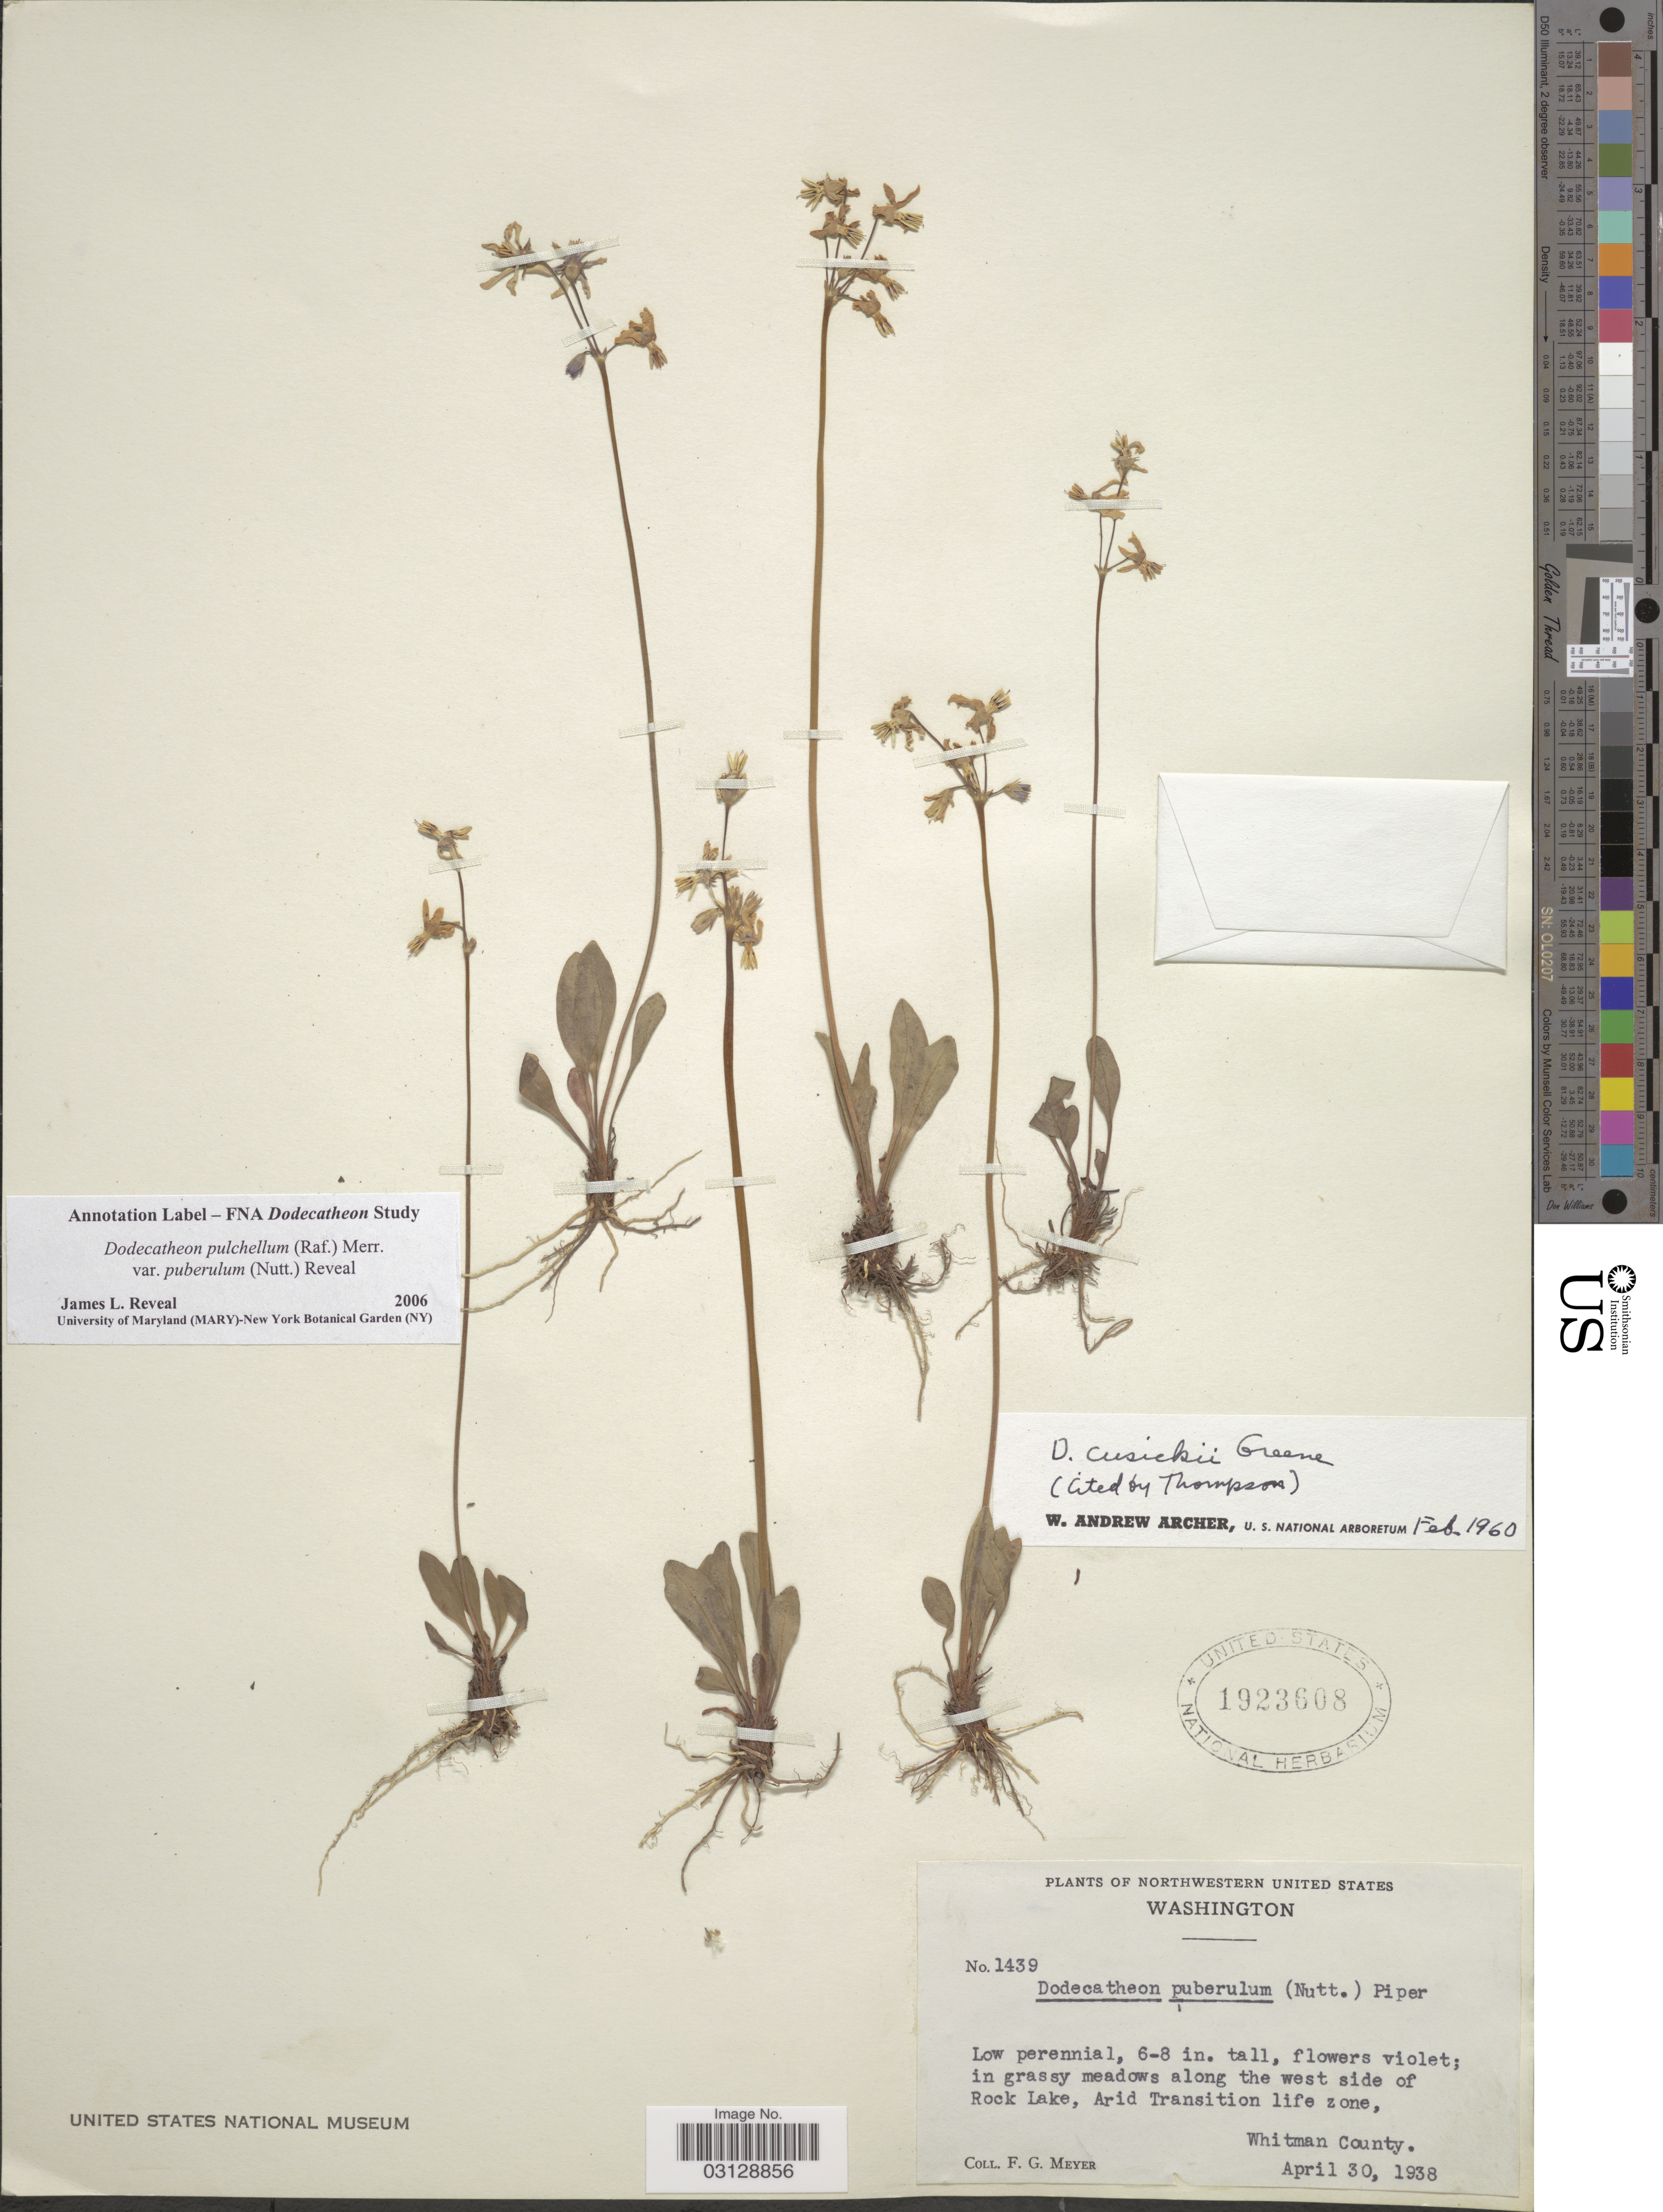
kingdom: Plantae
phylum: Tracheophyta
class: Magnoliopsida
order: Ericales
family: Primulaceae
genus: Dodecatheon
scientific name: Dodecatheon pulchellum var. cusickii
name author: (Greene) Reveal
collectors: F. G. Meyer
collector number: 1439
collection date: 1938-04-30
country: United States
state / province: Washington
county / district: Whitman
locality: In grassy meadows along the west side of Rock Lake, Arid Transition life zone, Whitman County.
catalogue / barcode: US 1923608